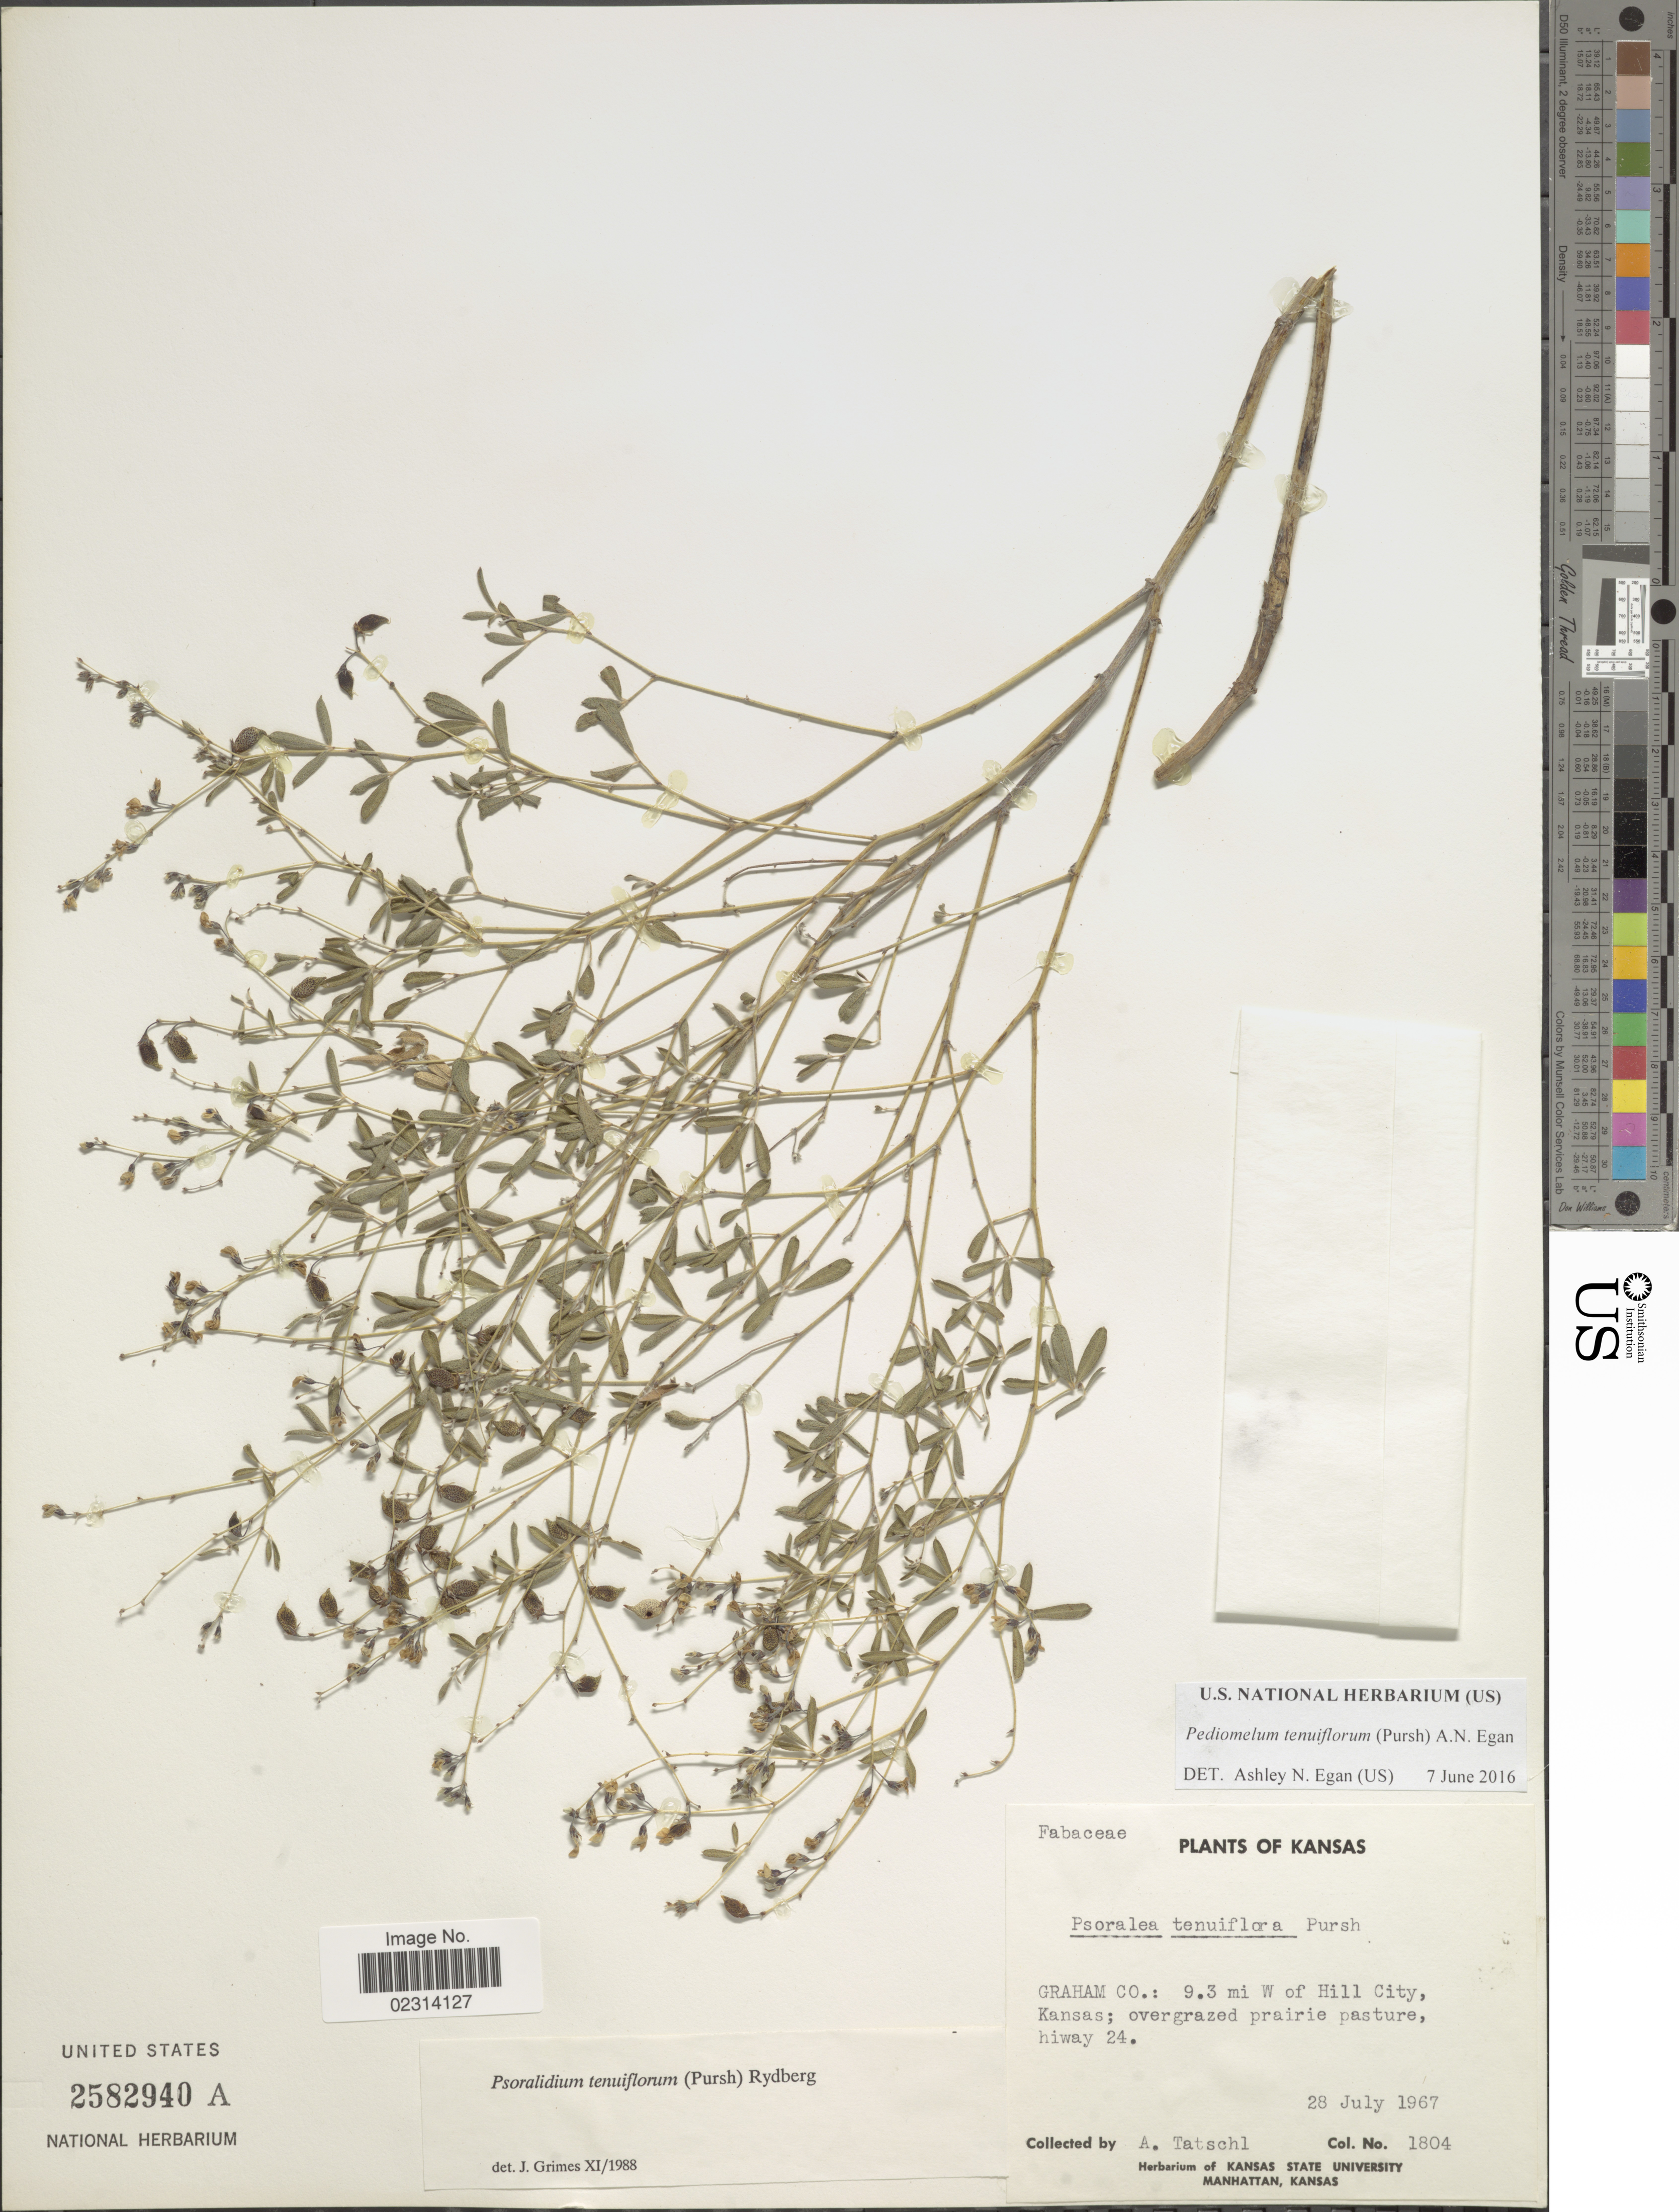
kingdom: Plantae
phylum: Tracheophyta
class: Magnoliopsida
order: Fabales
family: Fabaceae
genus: Psoralidium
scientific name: Psoralidium tenuiflorum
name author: (Pursh) Rydb.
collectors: A. Tatschl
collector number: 1804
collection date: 1967-07-28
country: United States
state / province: Kansas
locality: Graham Co.: 9.3 mi W of Hill City, hiway 24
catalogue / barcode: US 2582940A